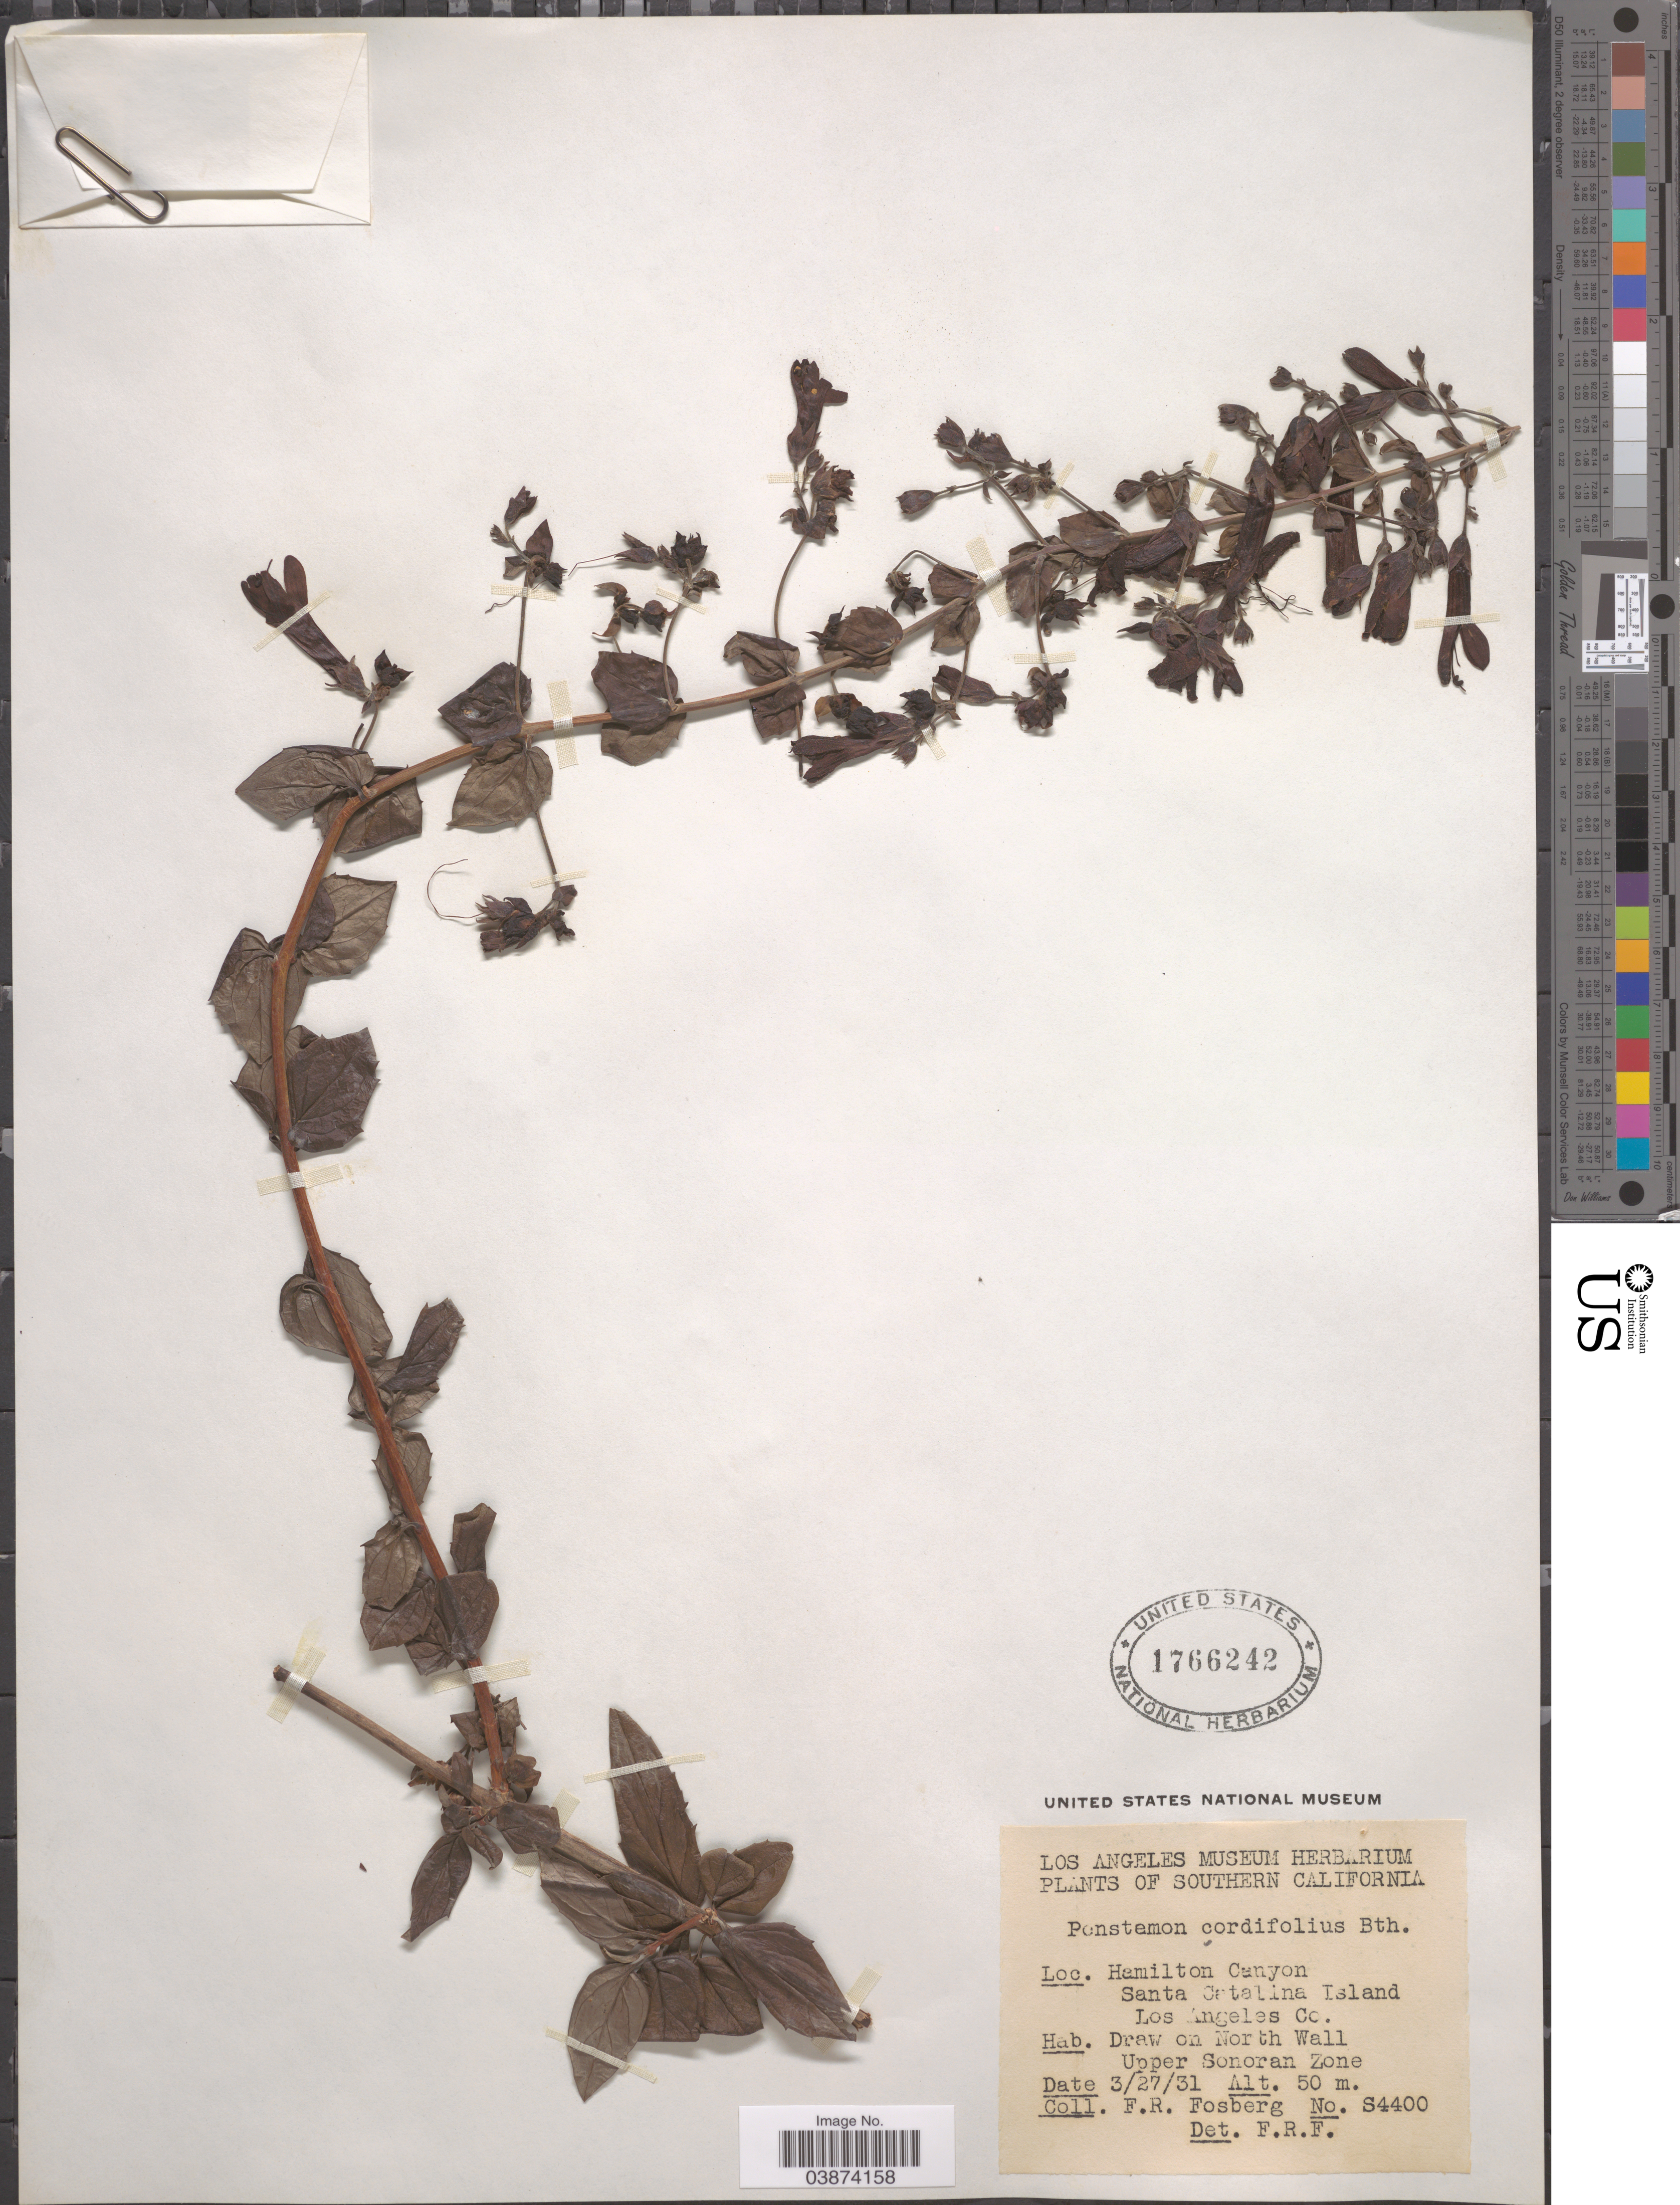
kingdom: Plantae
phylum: Tracheophyta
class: Magnoliopsida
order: Lamiales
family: Plantaginaceae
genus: Penstemon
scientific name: Penstemon cordifolius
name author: Benth.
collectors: F. R. Fosberg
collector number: S4400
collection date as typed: Transcribed d/m/y: 27/3/31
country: United States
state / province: California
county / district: Los Angeles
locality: Southern California. Hamilton Canyon. Santa Catalina Island. Los Angeles Co. Draw on North Wall Upper Sonoran Zone.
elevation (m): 50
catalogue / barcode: US 1766242